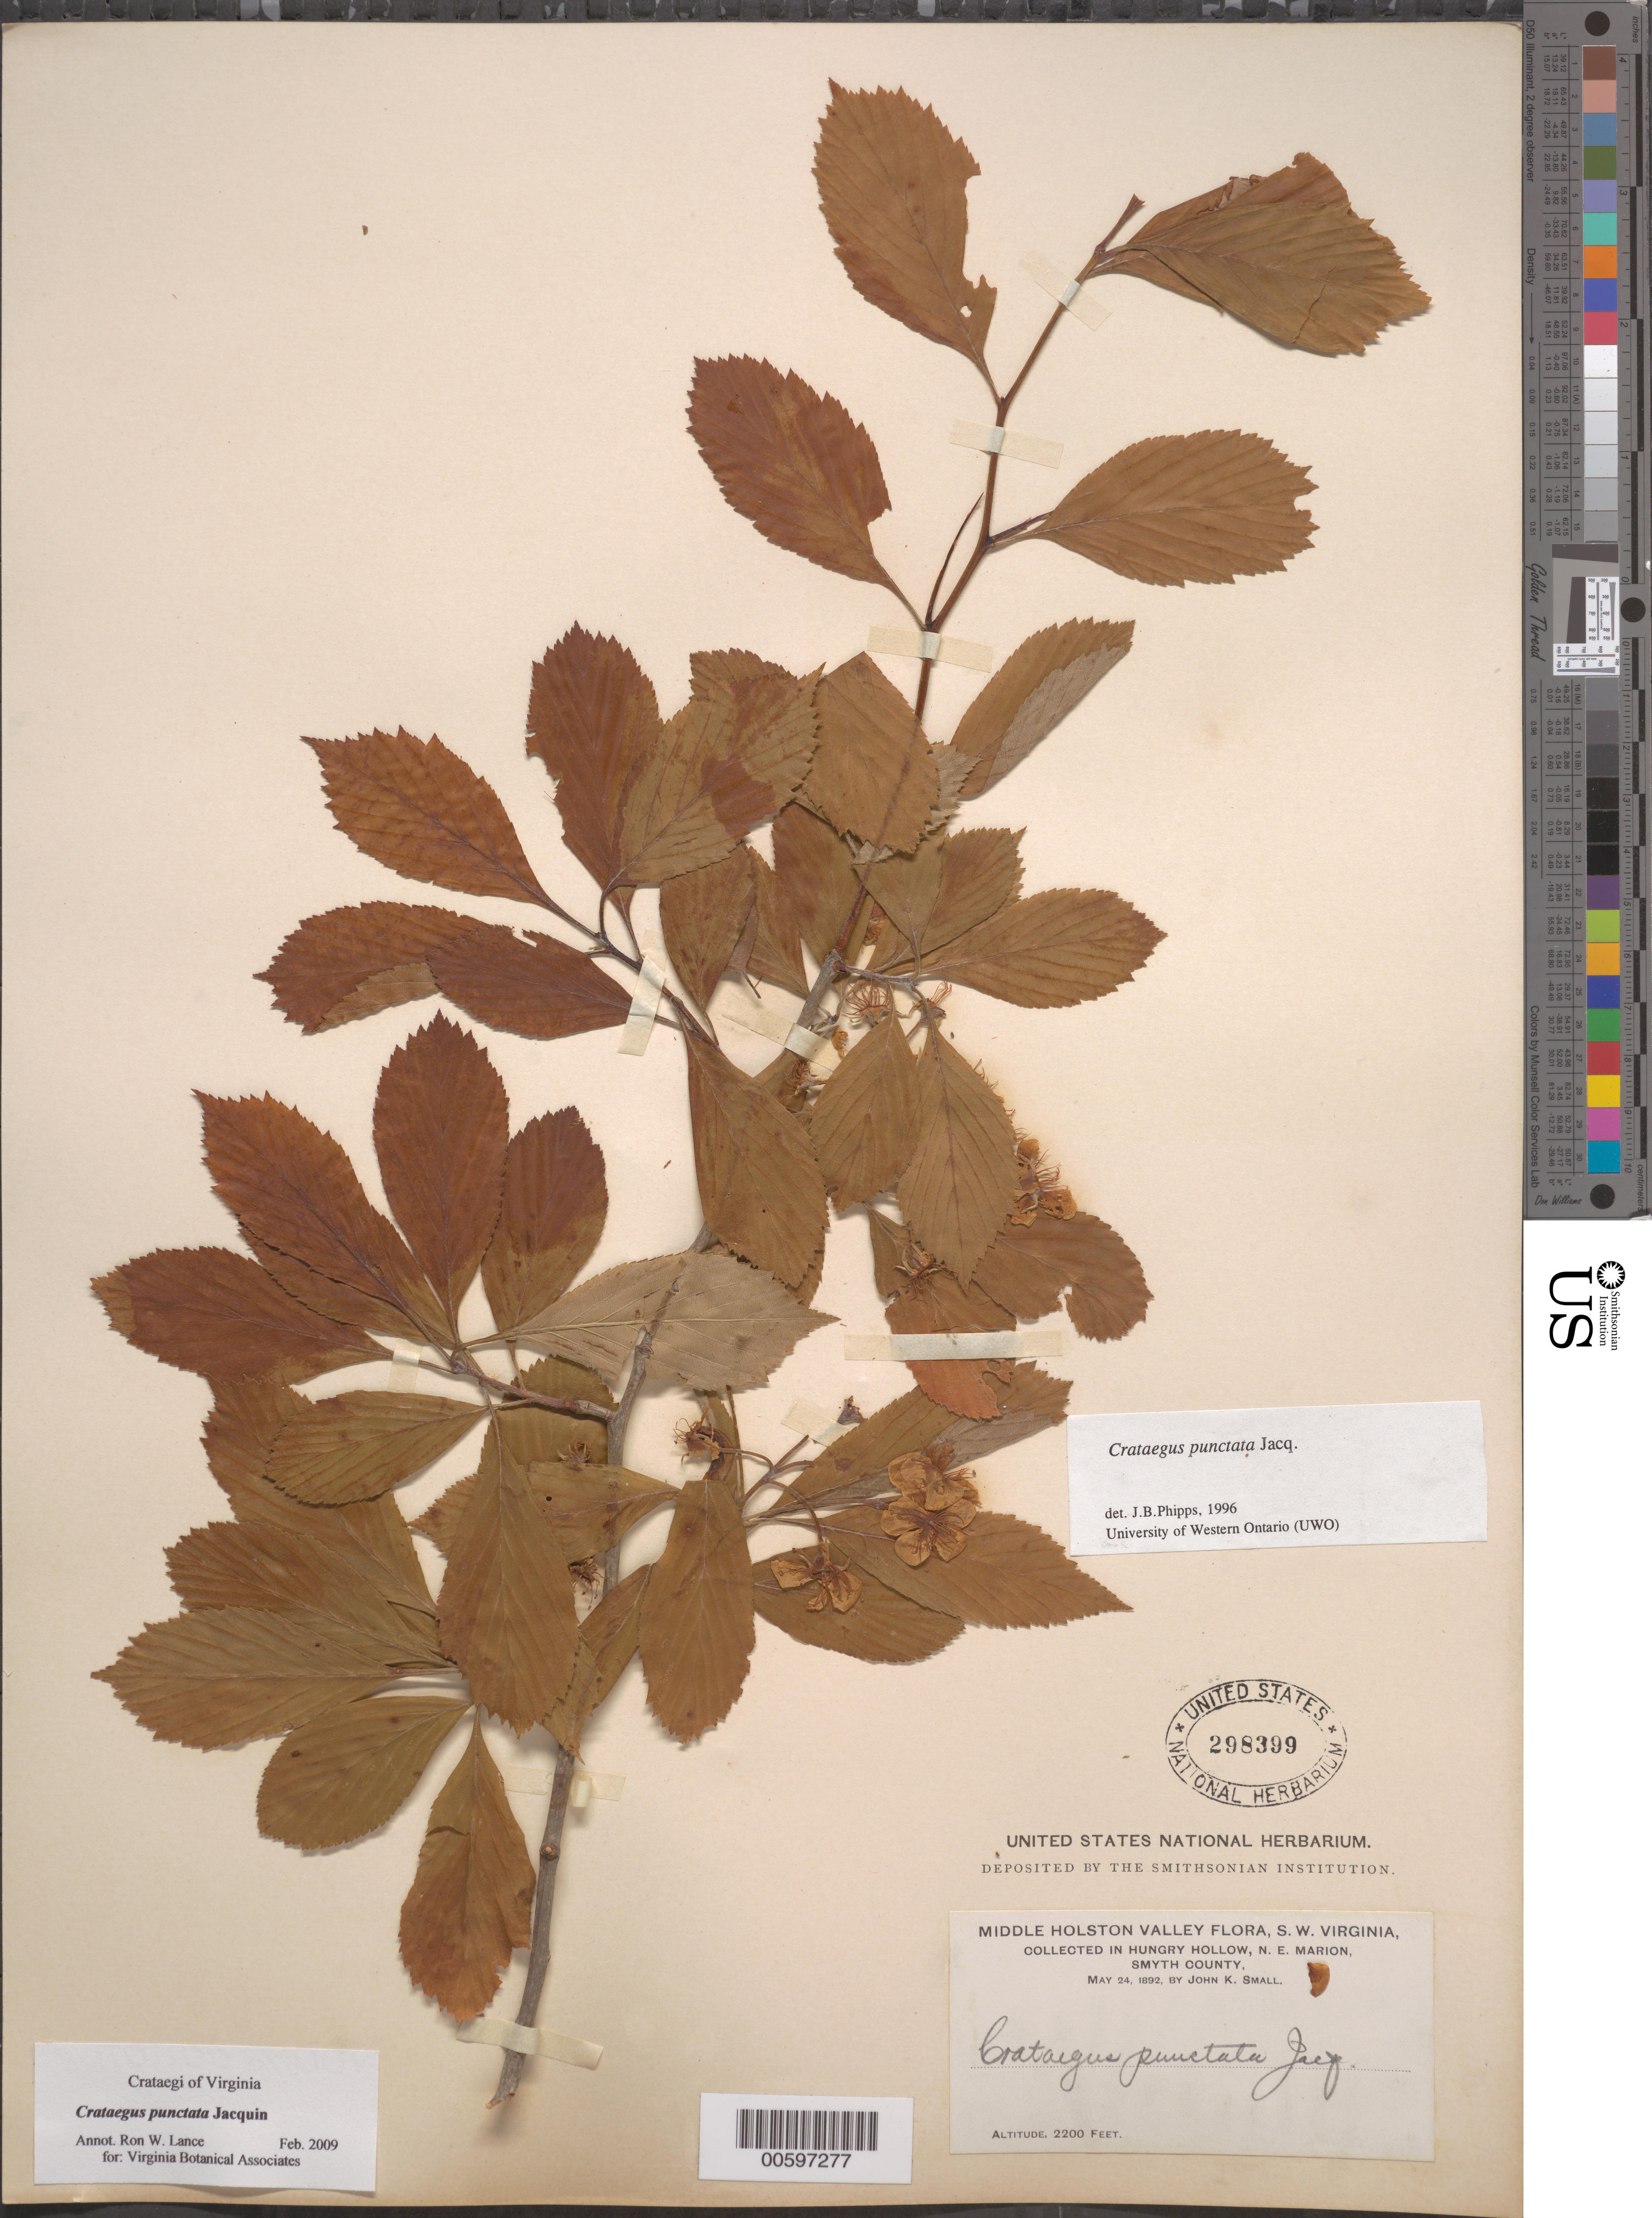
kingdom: Plantae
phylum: Tracheophyta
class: Magnoliopsida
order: Rosales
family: Rosaceae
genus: Crataegus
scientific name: Crataegus punctata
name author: Jacq.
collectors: J. K. Small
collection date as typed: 24 May 1892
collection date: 1892-05-24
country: United States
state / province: Virginia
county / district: Smyth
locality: Hungry Hollow, NE Marion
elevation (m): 671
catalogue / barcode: US 298399